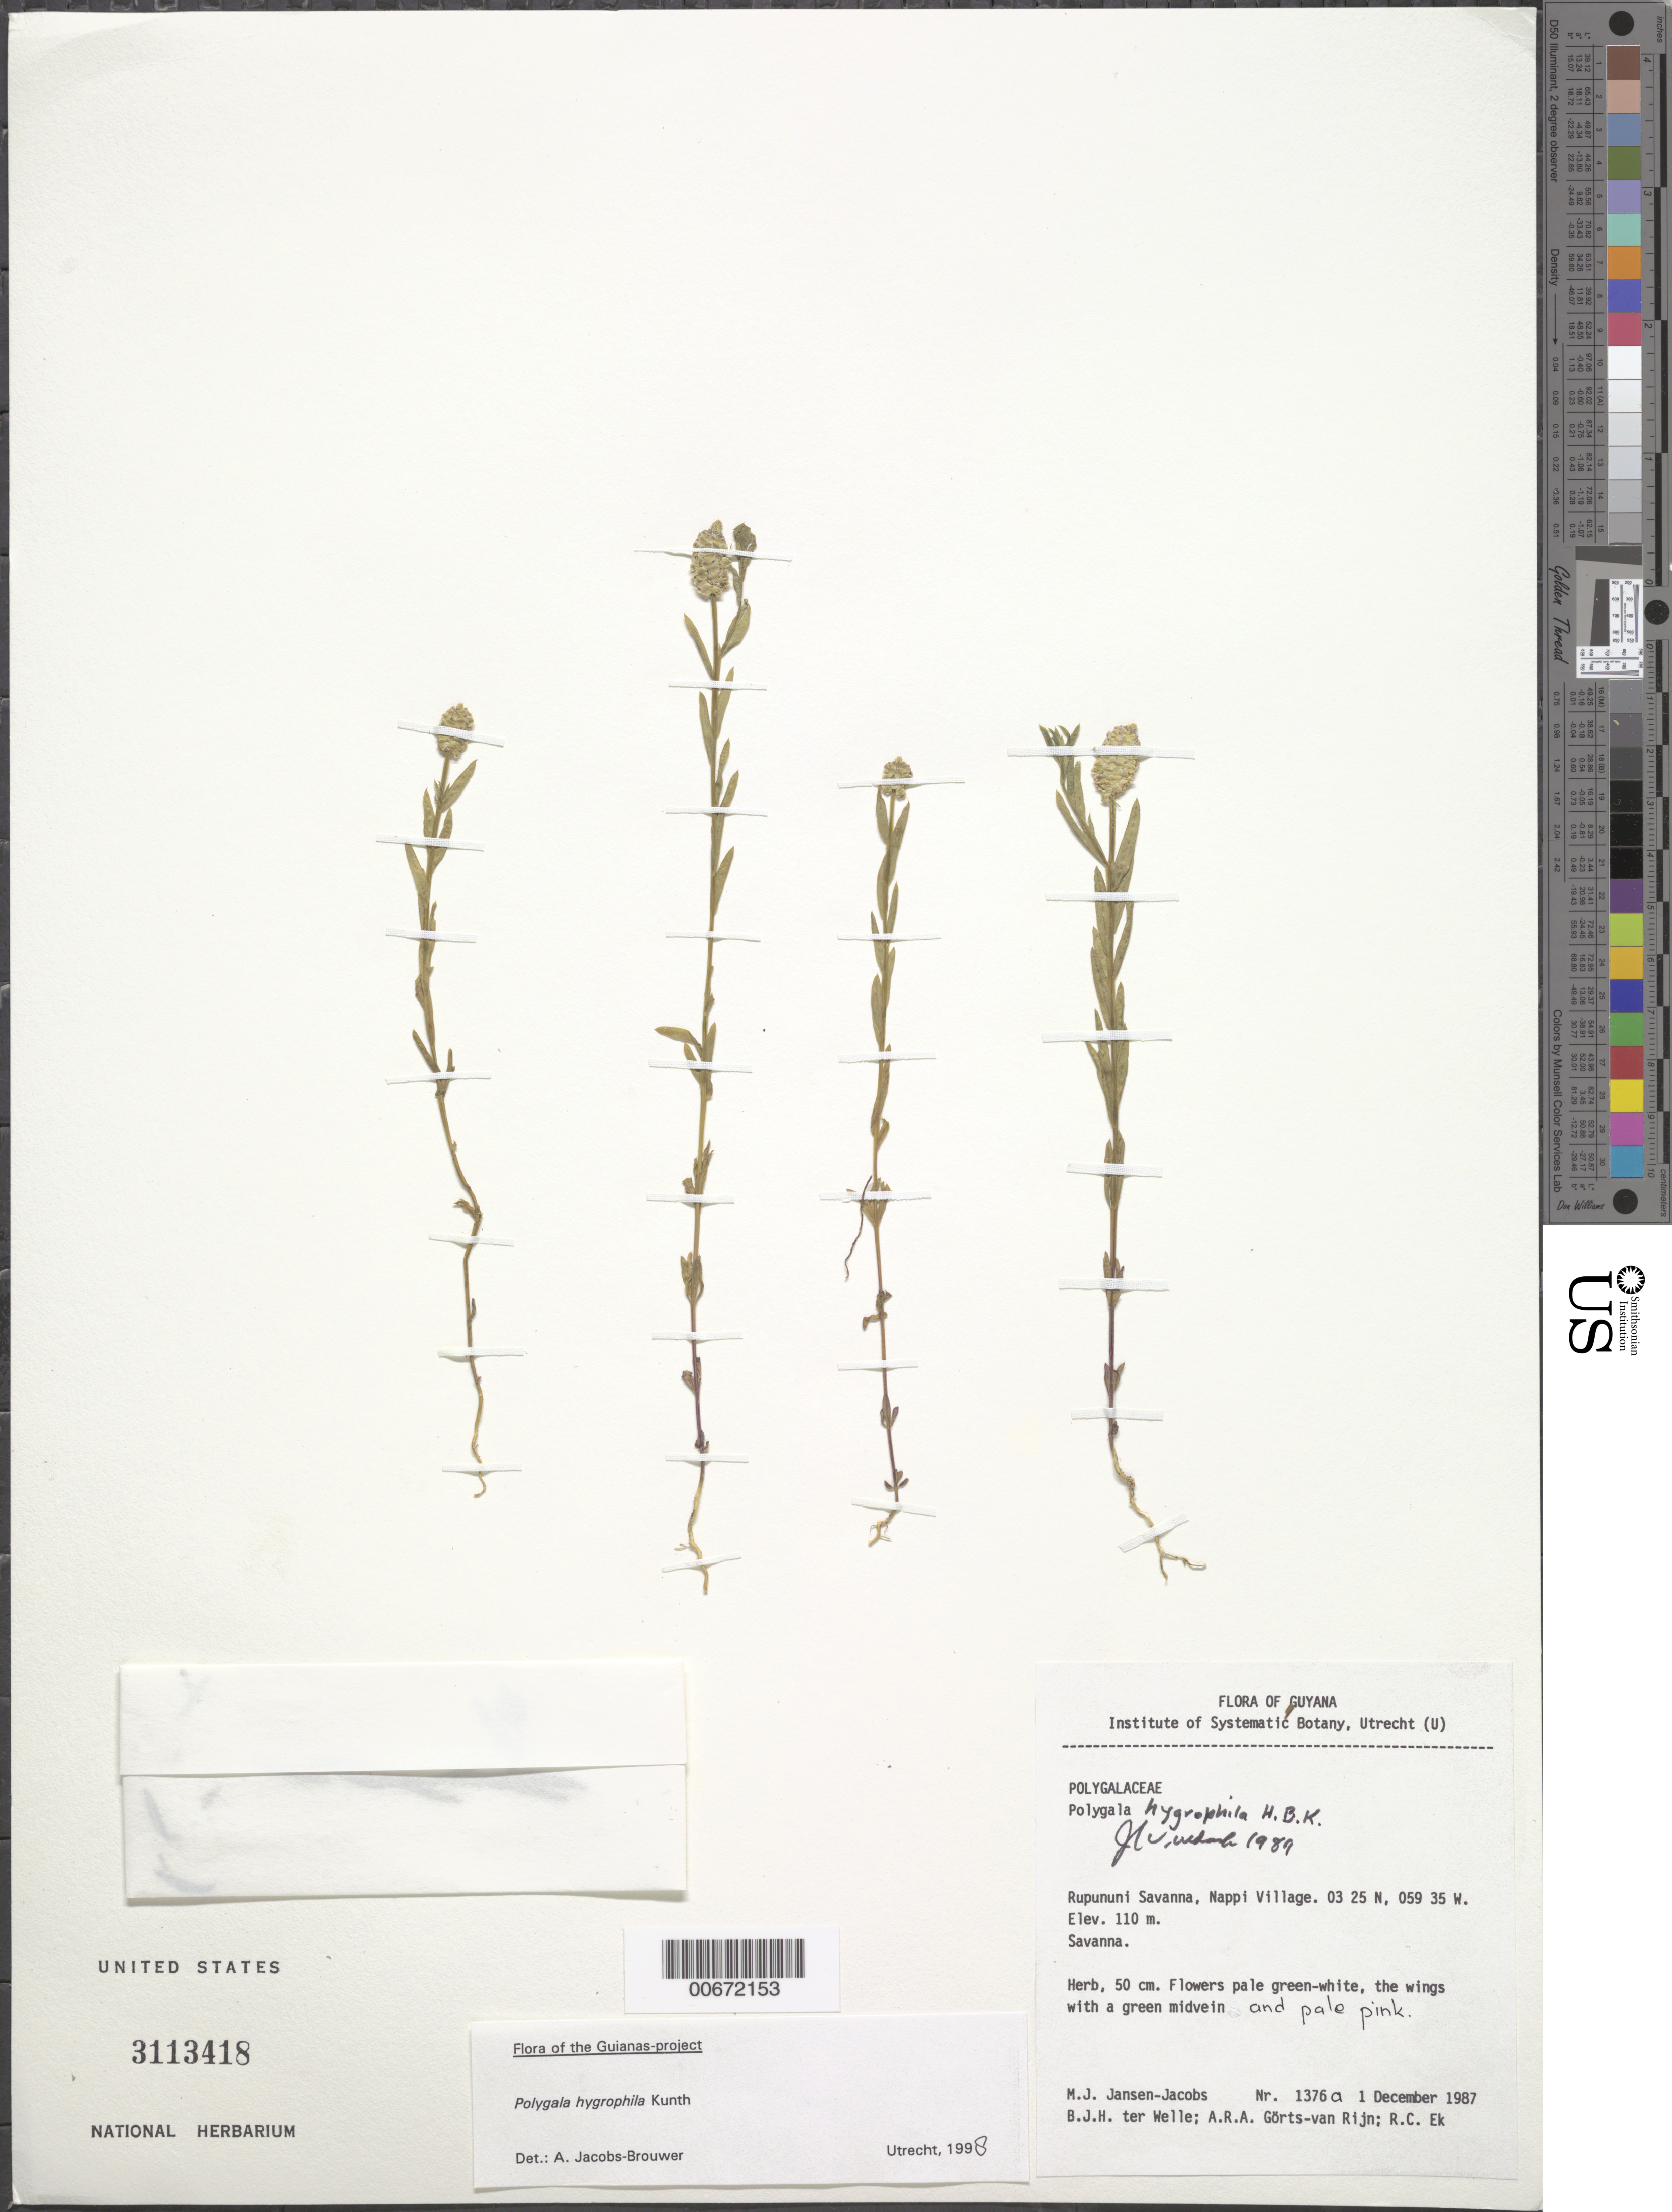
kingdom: Plantae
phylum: Tracheophyta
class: Magnoliopsida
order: Fabales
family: Polygalaceae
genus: Polygala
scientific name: Polygala hygrophila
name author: Kunth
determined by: Jacobs-Brouwer, A.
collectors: M. J. Jansen-Jacobs, B. Welle, A. .R. A. Görts-van Rijn & R. C. Ek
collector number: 1376 a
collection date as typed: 1-Dec-87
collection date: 1987-12-01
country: Guyana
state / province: U. Takutu-U. Essequibo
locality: Nappi Village, Rupununi Savanna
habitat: Savanna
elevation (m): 110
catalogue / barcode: US 3113418